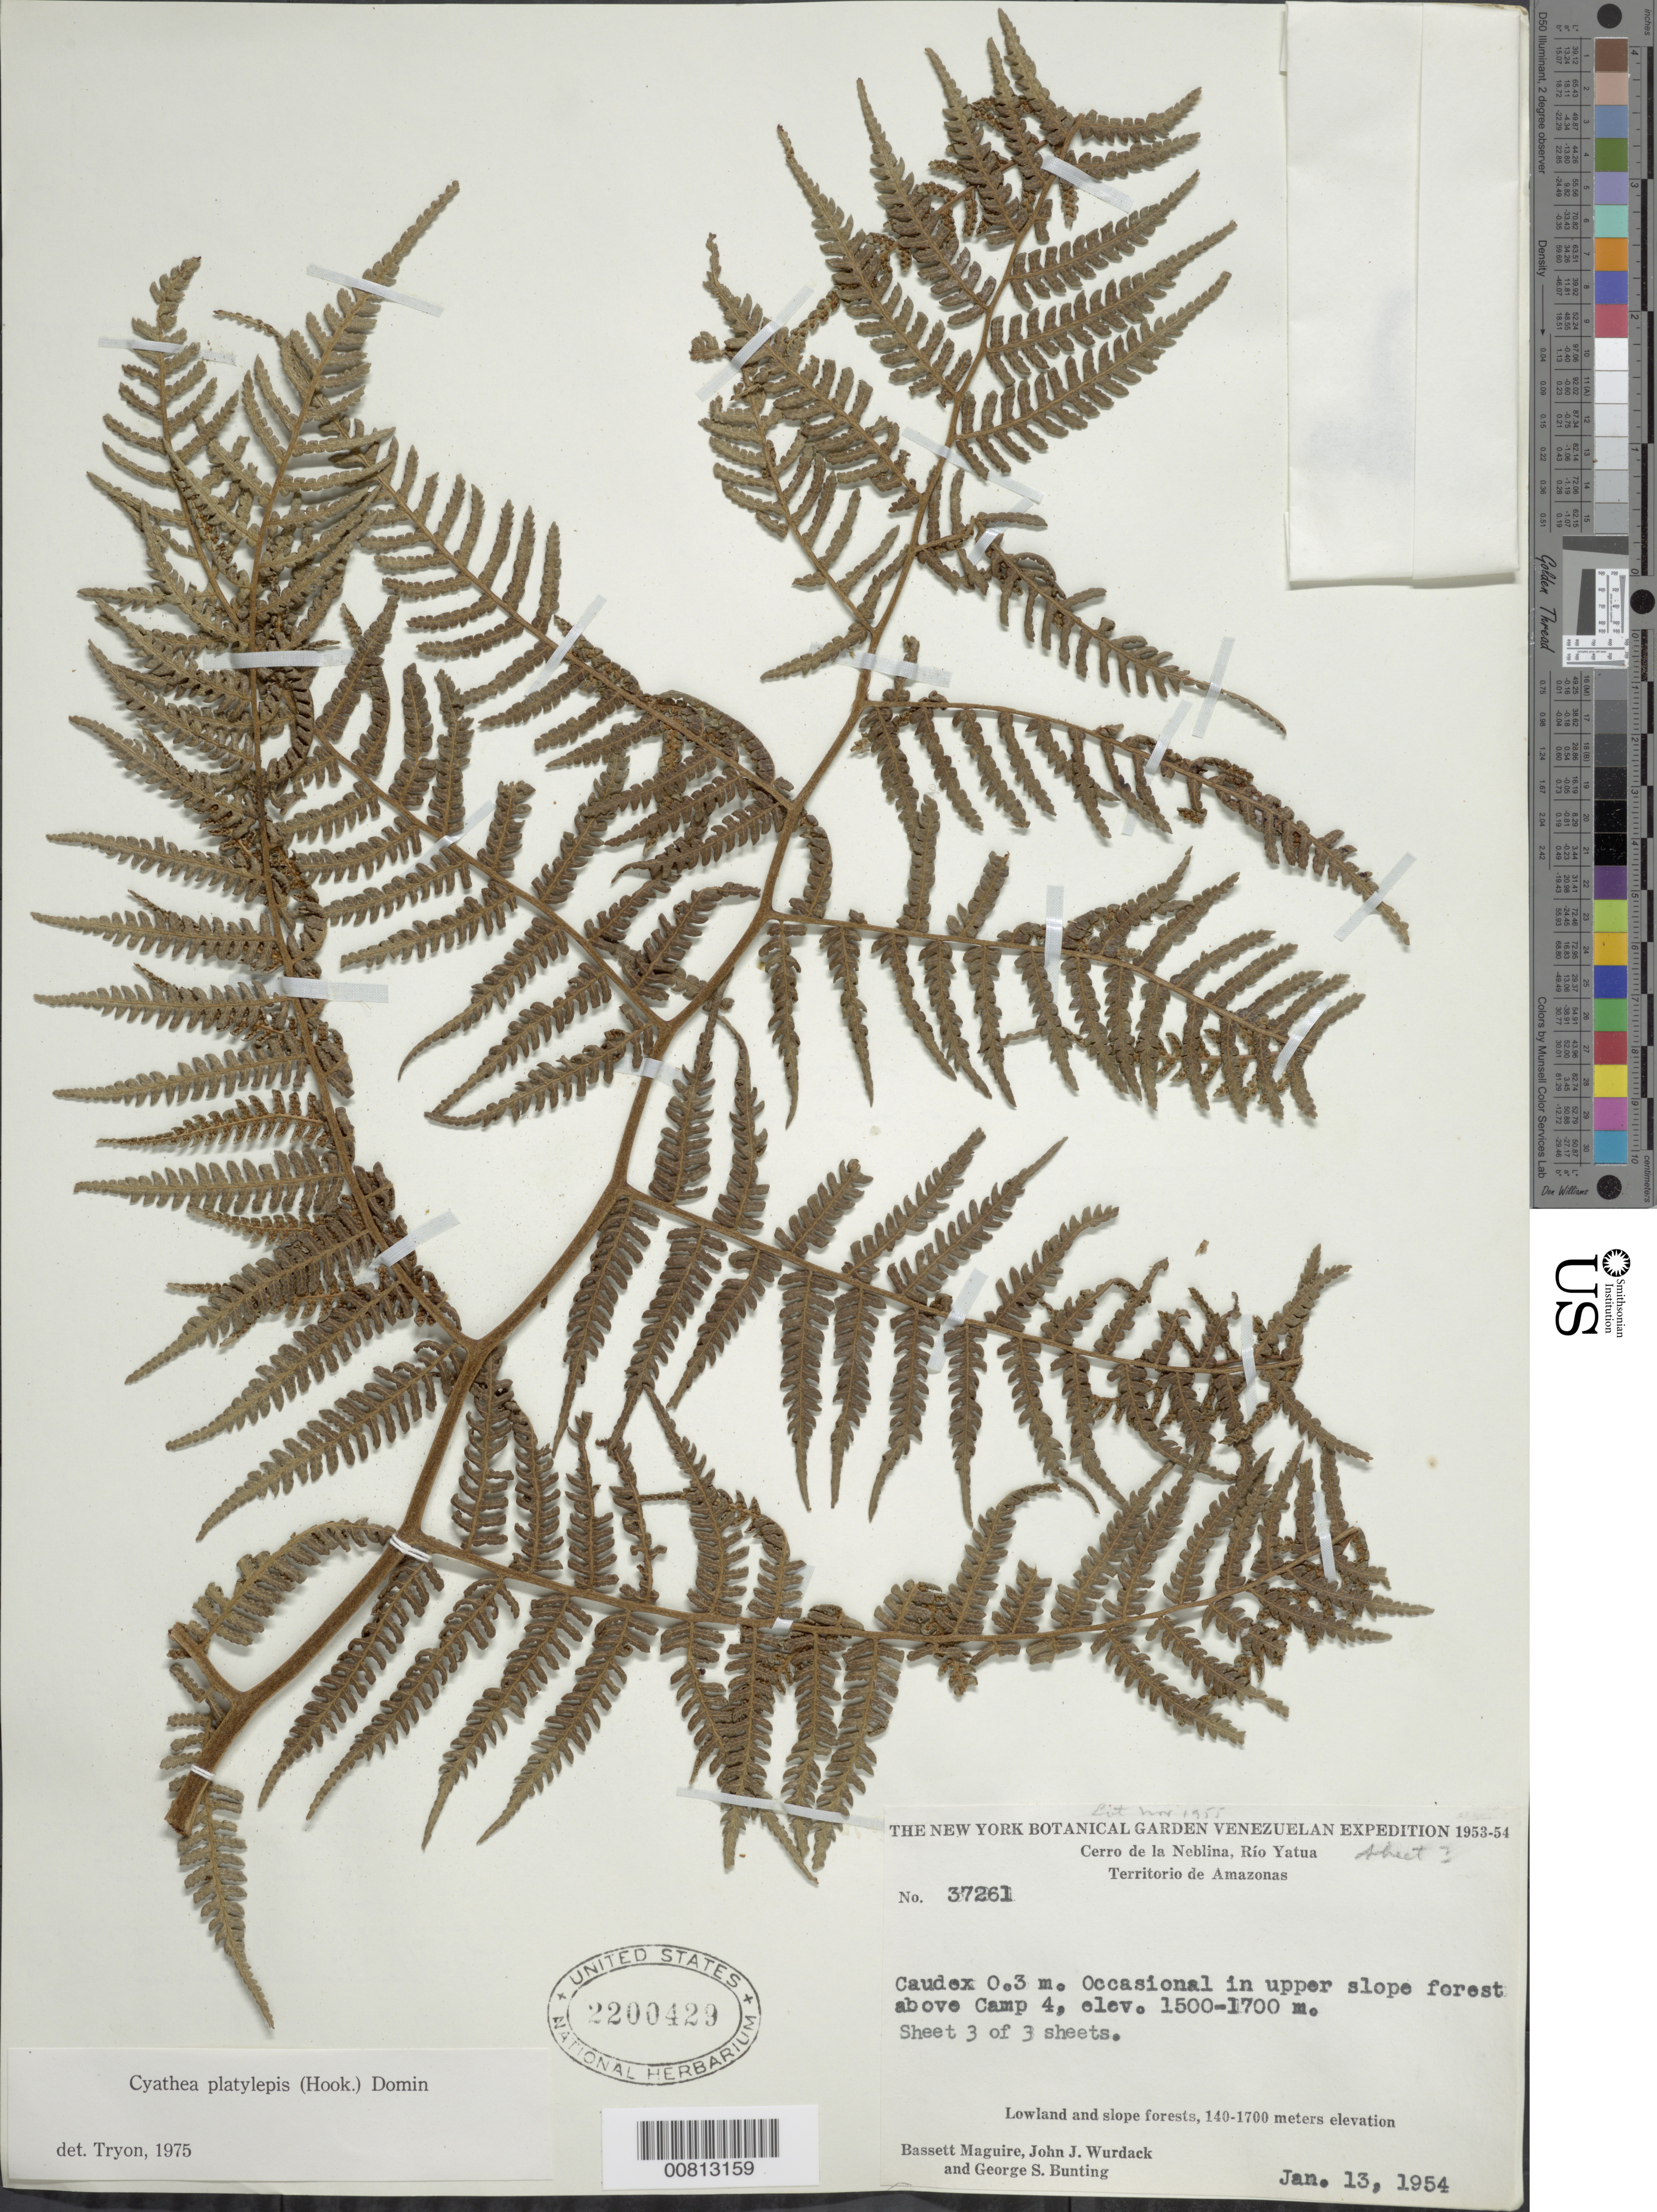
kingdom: Plantae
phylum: Tracheophyta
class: Polypodiopsida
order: Cyatheales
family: Cyatheaceae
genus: Cyathea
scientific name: Cyathea platylepis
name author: (Hook.) Domin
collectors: B. Maguire, J. J. Wurdack & G. S. Bunting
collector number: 37261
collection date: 1954-01-13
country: Venezuela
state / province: Amazonas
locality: Cerro de la Neblina, Rio Yatua, Territorio de Amazonas, Lowland and slope forest, Occasional in upper slope forest above Camp 4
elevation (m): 1500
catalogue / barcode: US 2200429